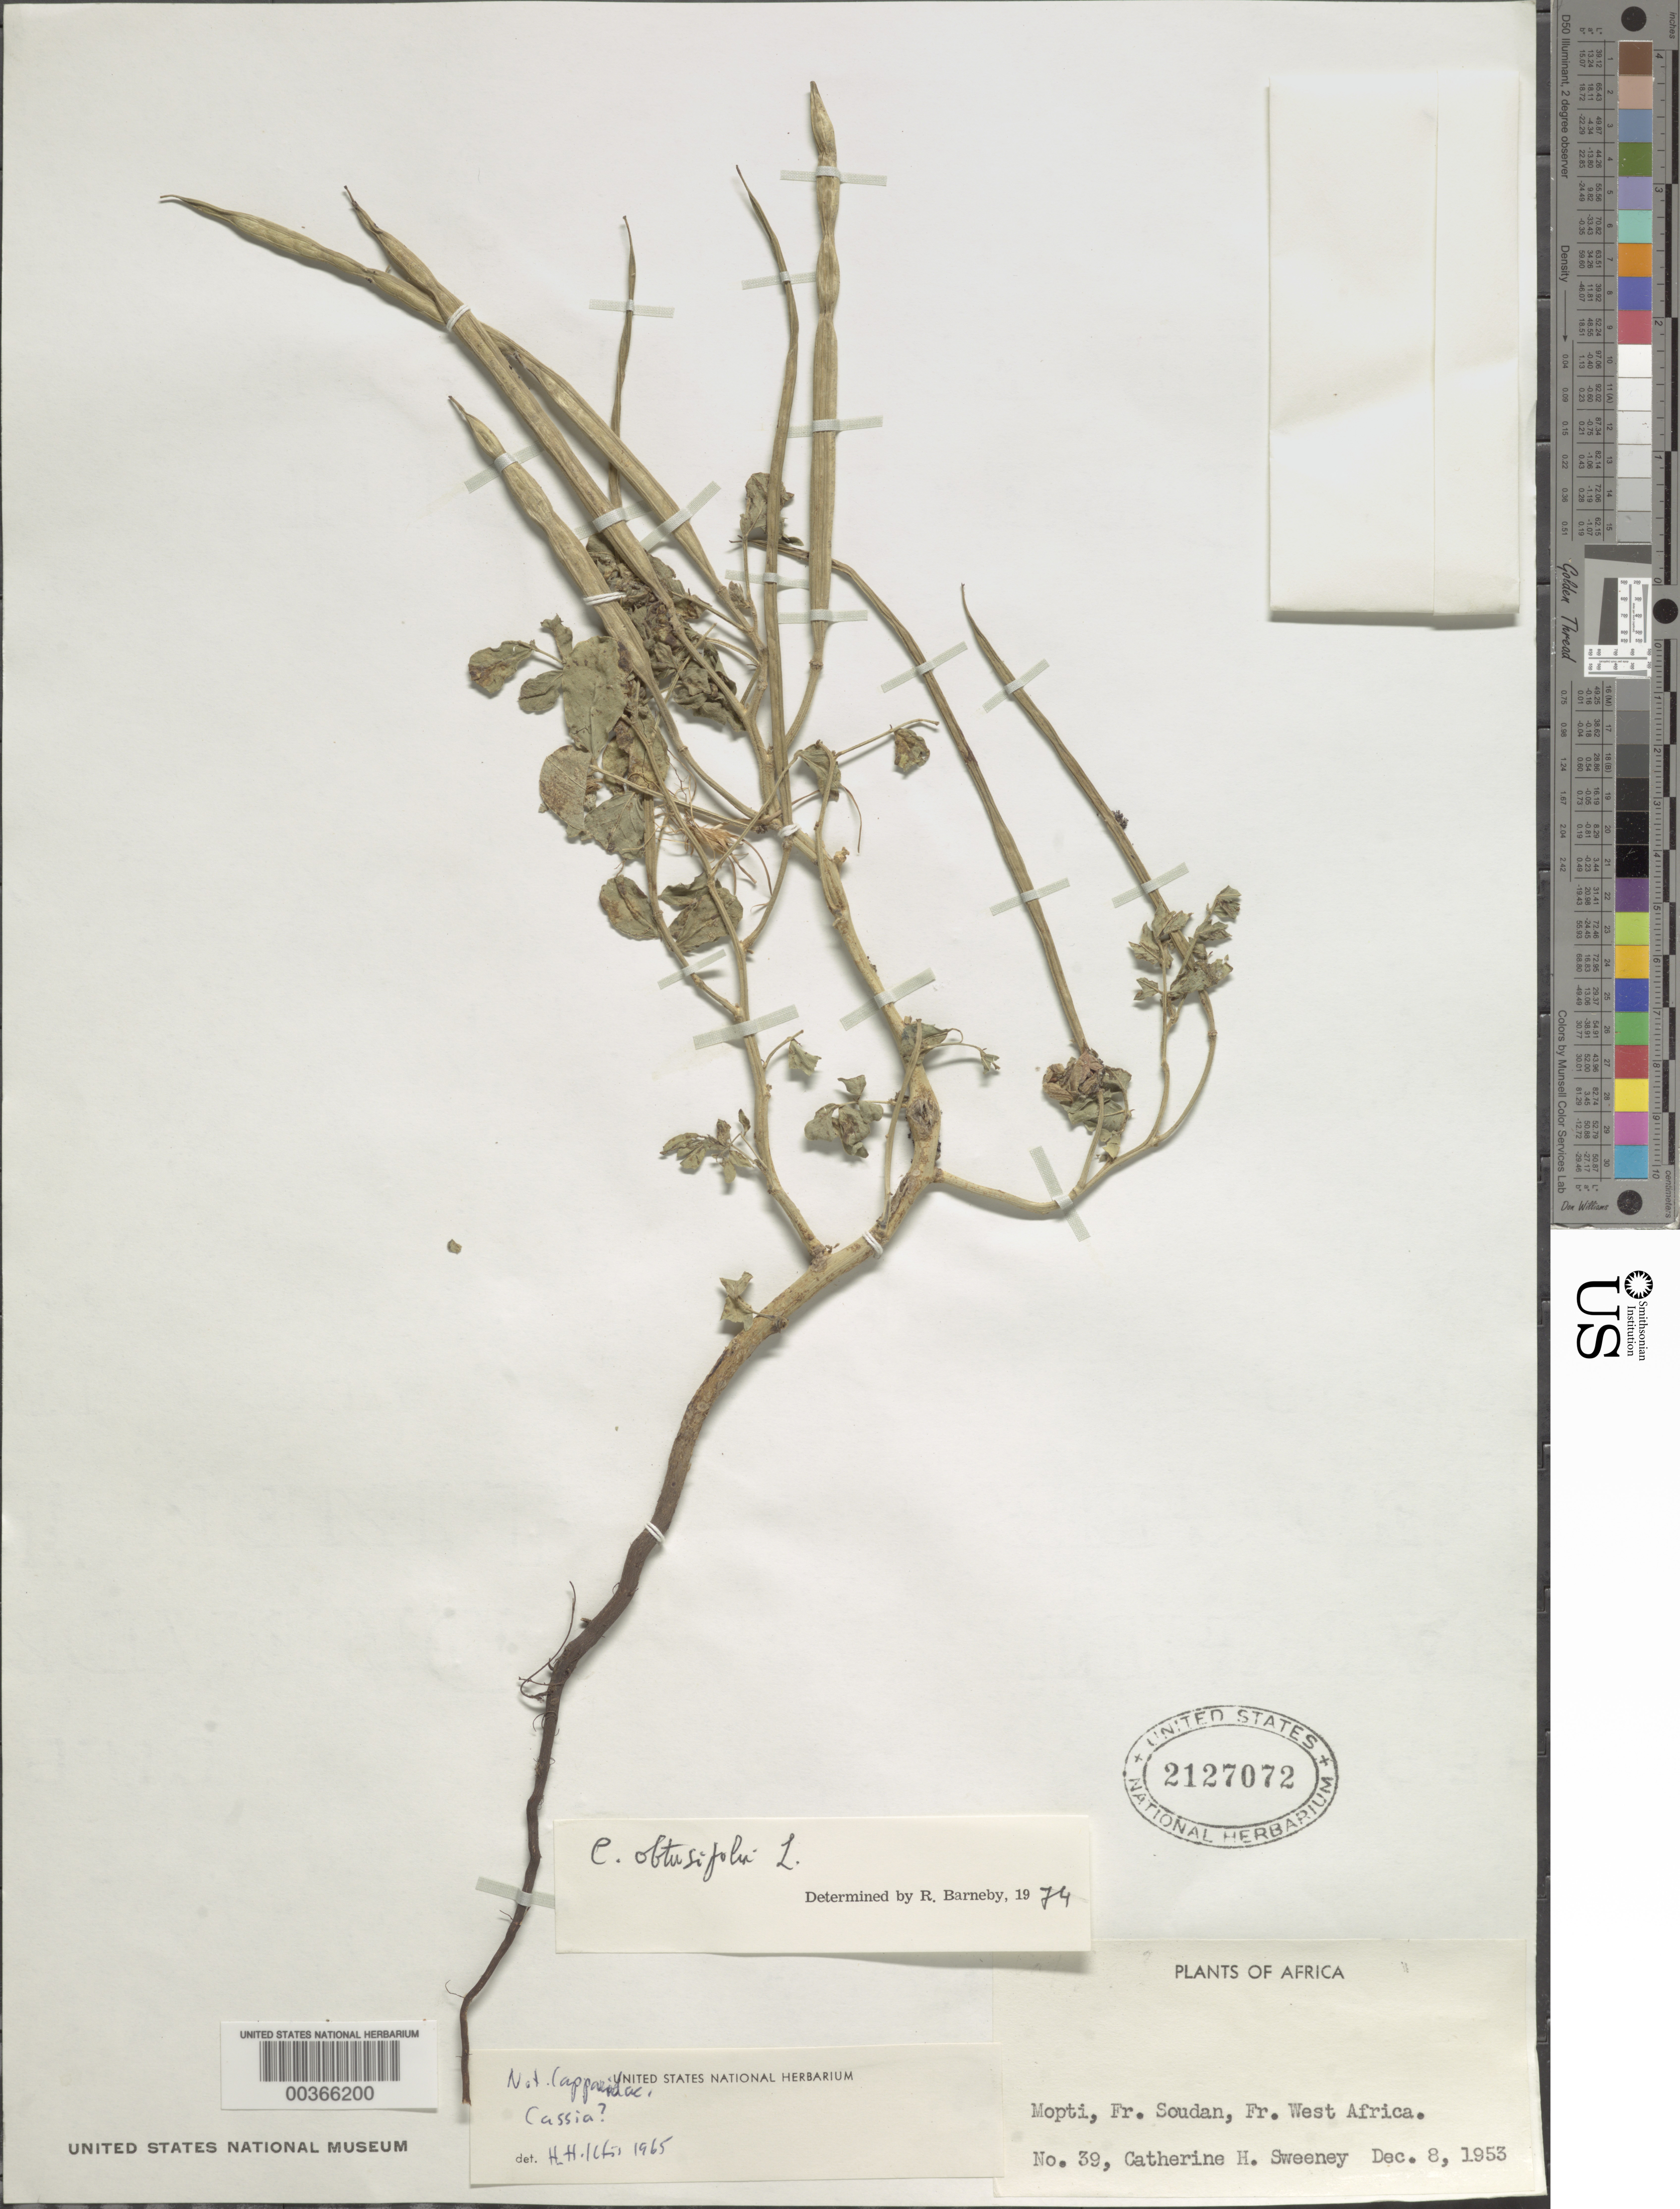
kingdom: Plantae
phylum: Tracheophyta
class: Magnoliopsida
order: Fabales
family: Fabaceae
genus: Senna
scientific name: Senna obtusifolia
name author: (L.) H.S. Irwin & Barneby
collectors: C. Sweeney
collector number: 39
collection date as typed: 08 Dec 1953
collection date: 1953-12-08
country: Mali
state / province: Mopti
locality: Mopti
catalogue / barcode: US 2127072